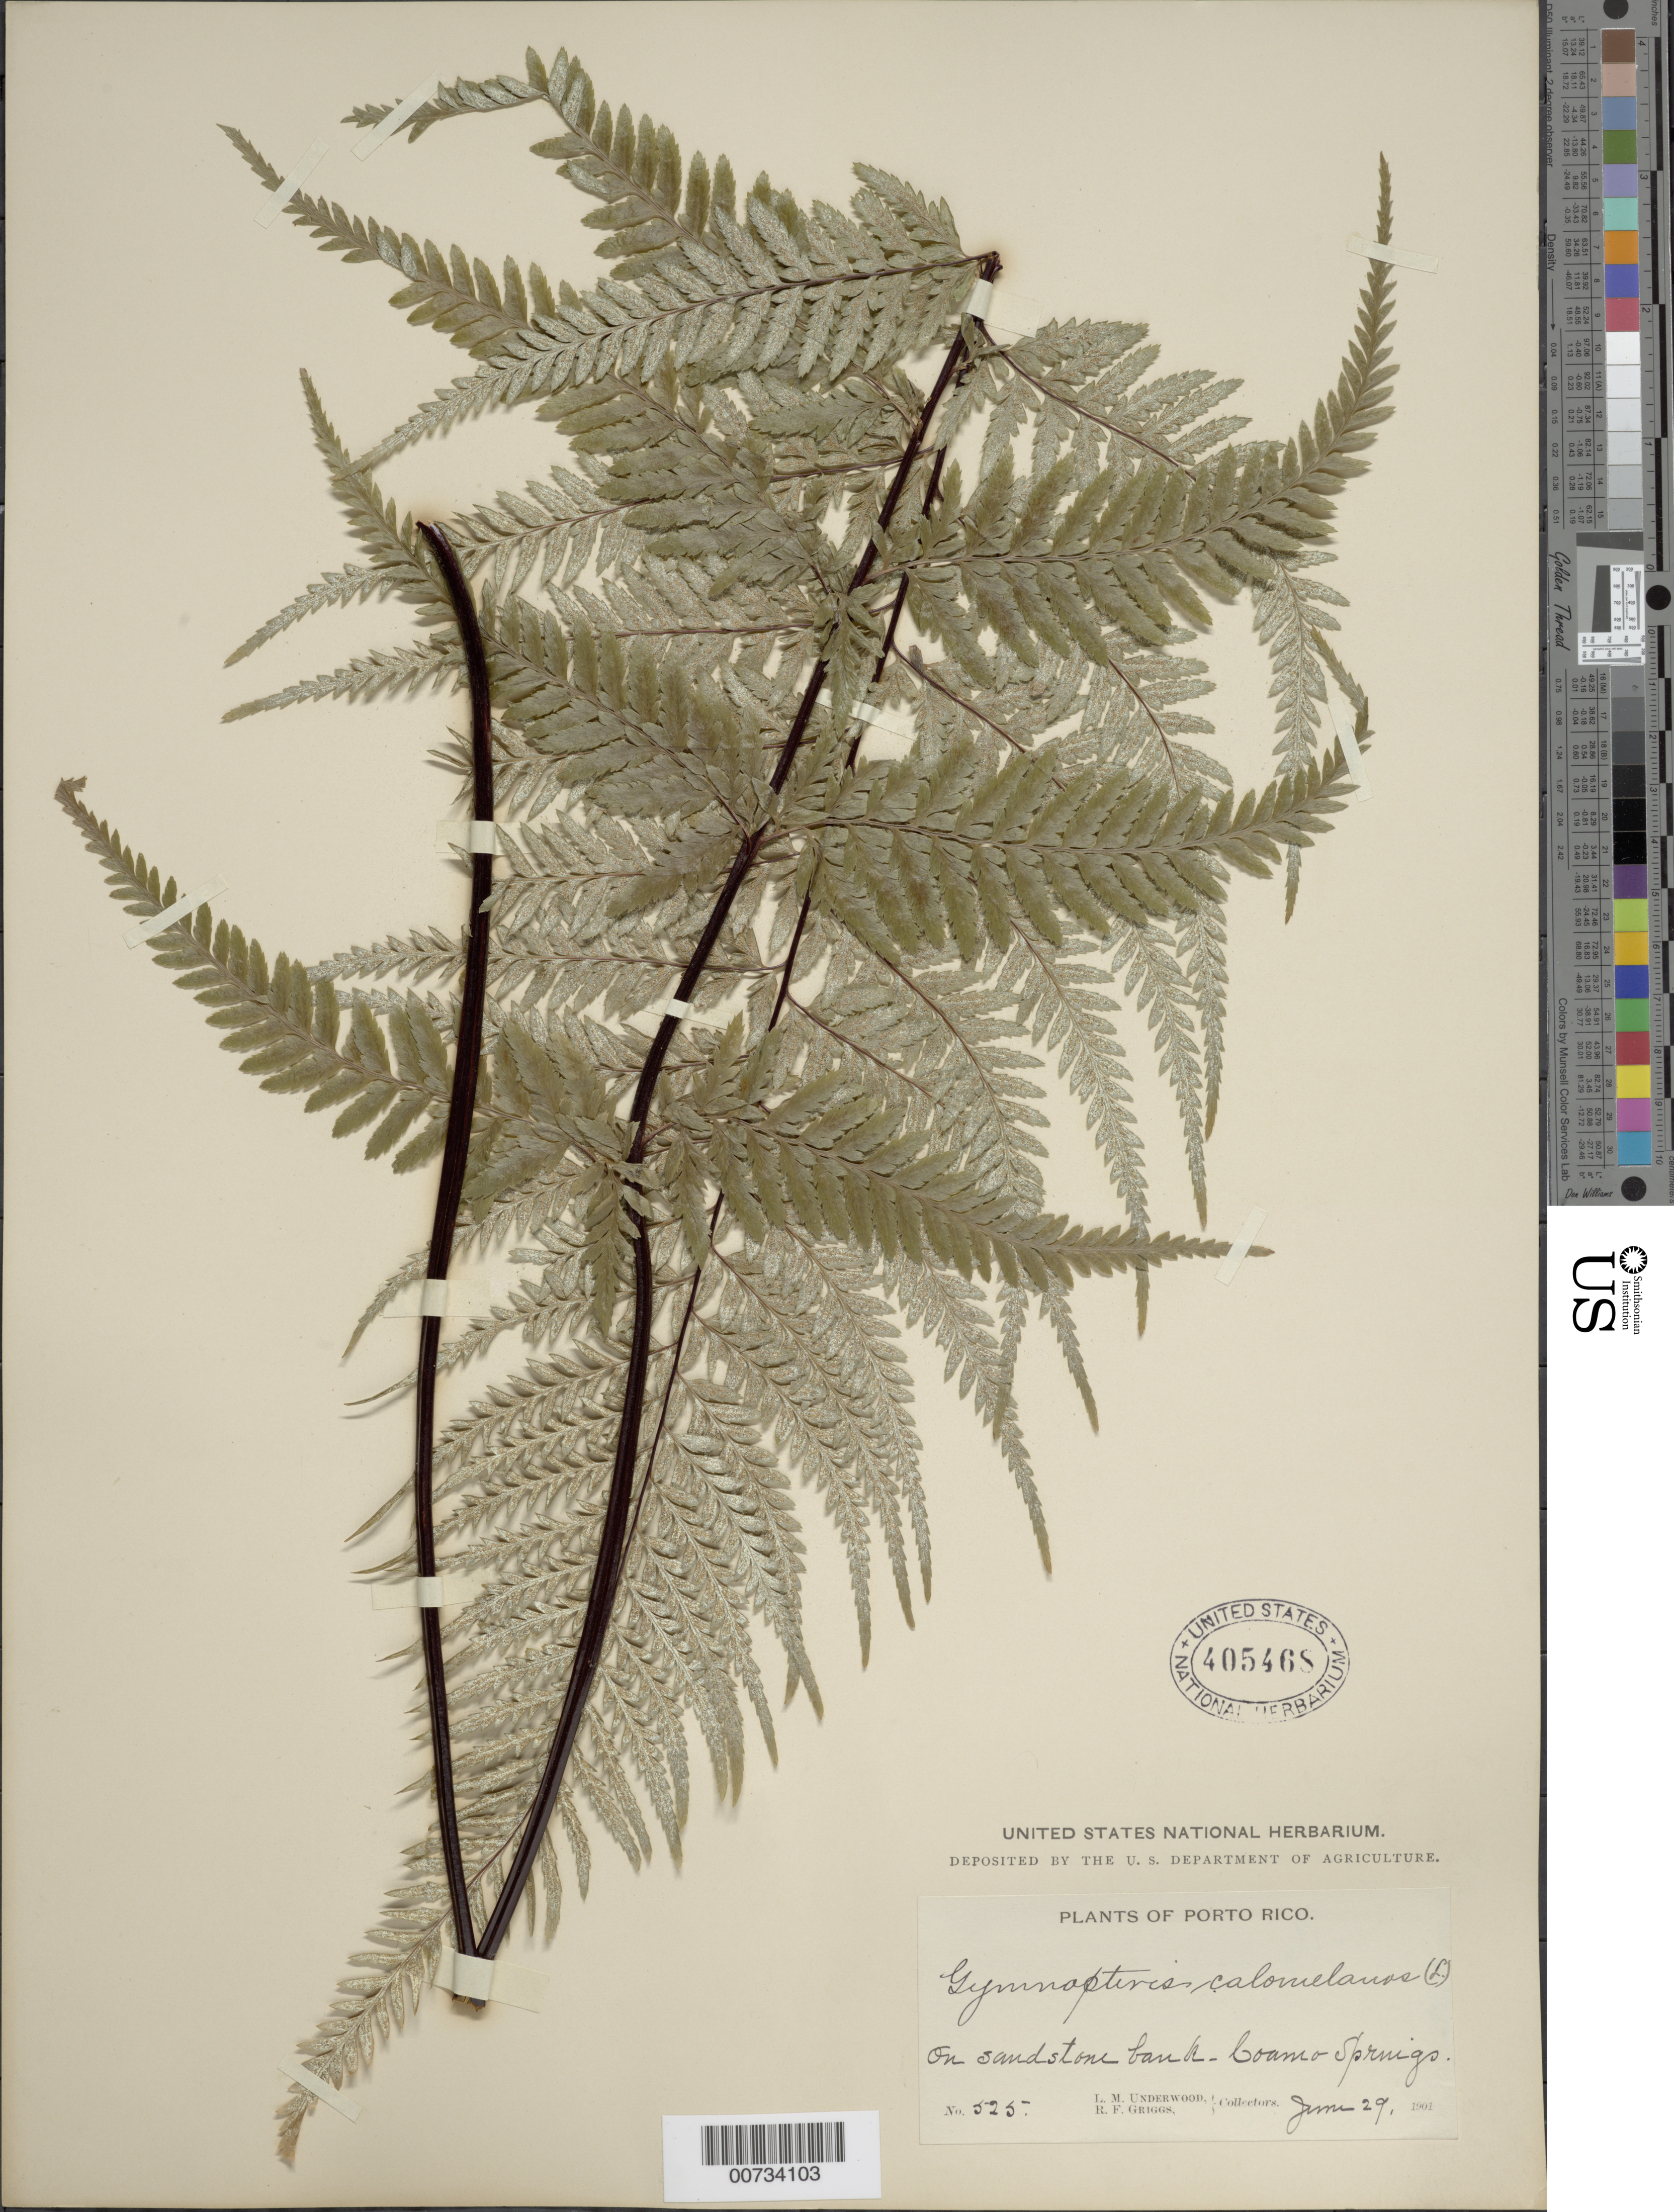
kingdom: Plantae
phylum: Tracheophyta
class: Polypodiopsida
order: Polypodiales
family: Pteridaceae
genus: Pityrogramma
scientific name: Pityrogramma calomelanos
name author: (L.) Link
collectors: L. M. Underwood & R. F. Griggs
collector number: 525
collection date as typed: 29 Jun 1901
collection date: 1901-06-29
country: Puerto Rico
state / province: Coamo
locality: Coamo Springs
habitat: On sandstone bank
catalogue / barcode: US 405468